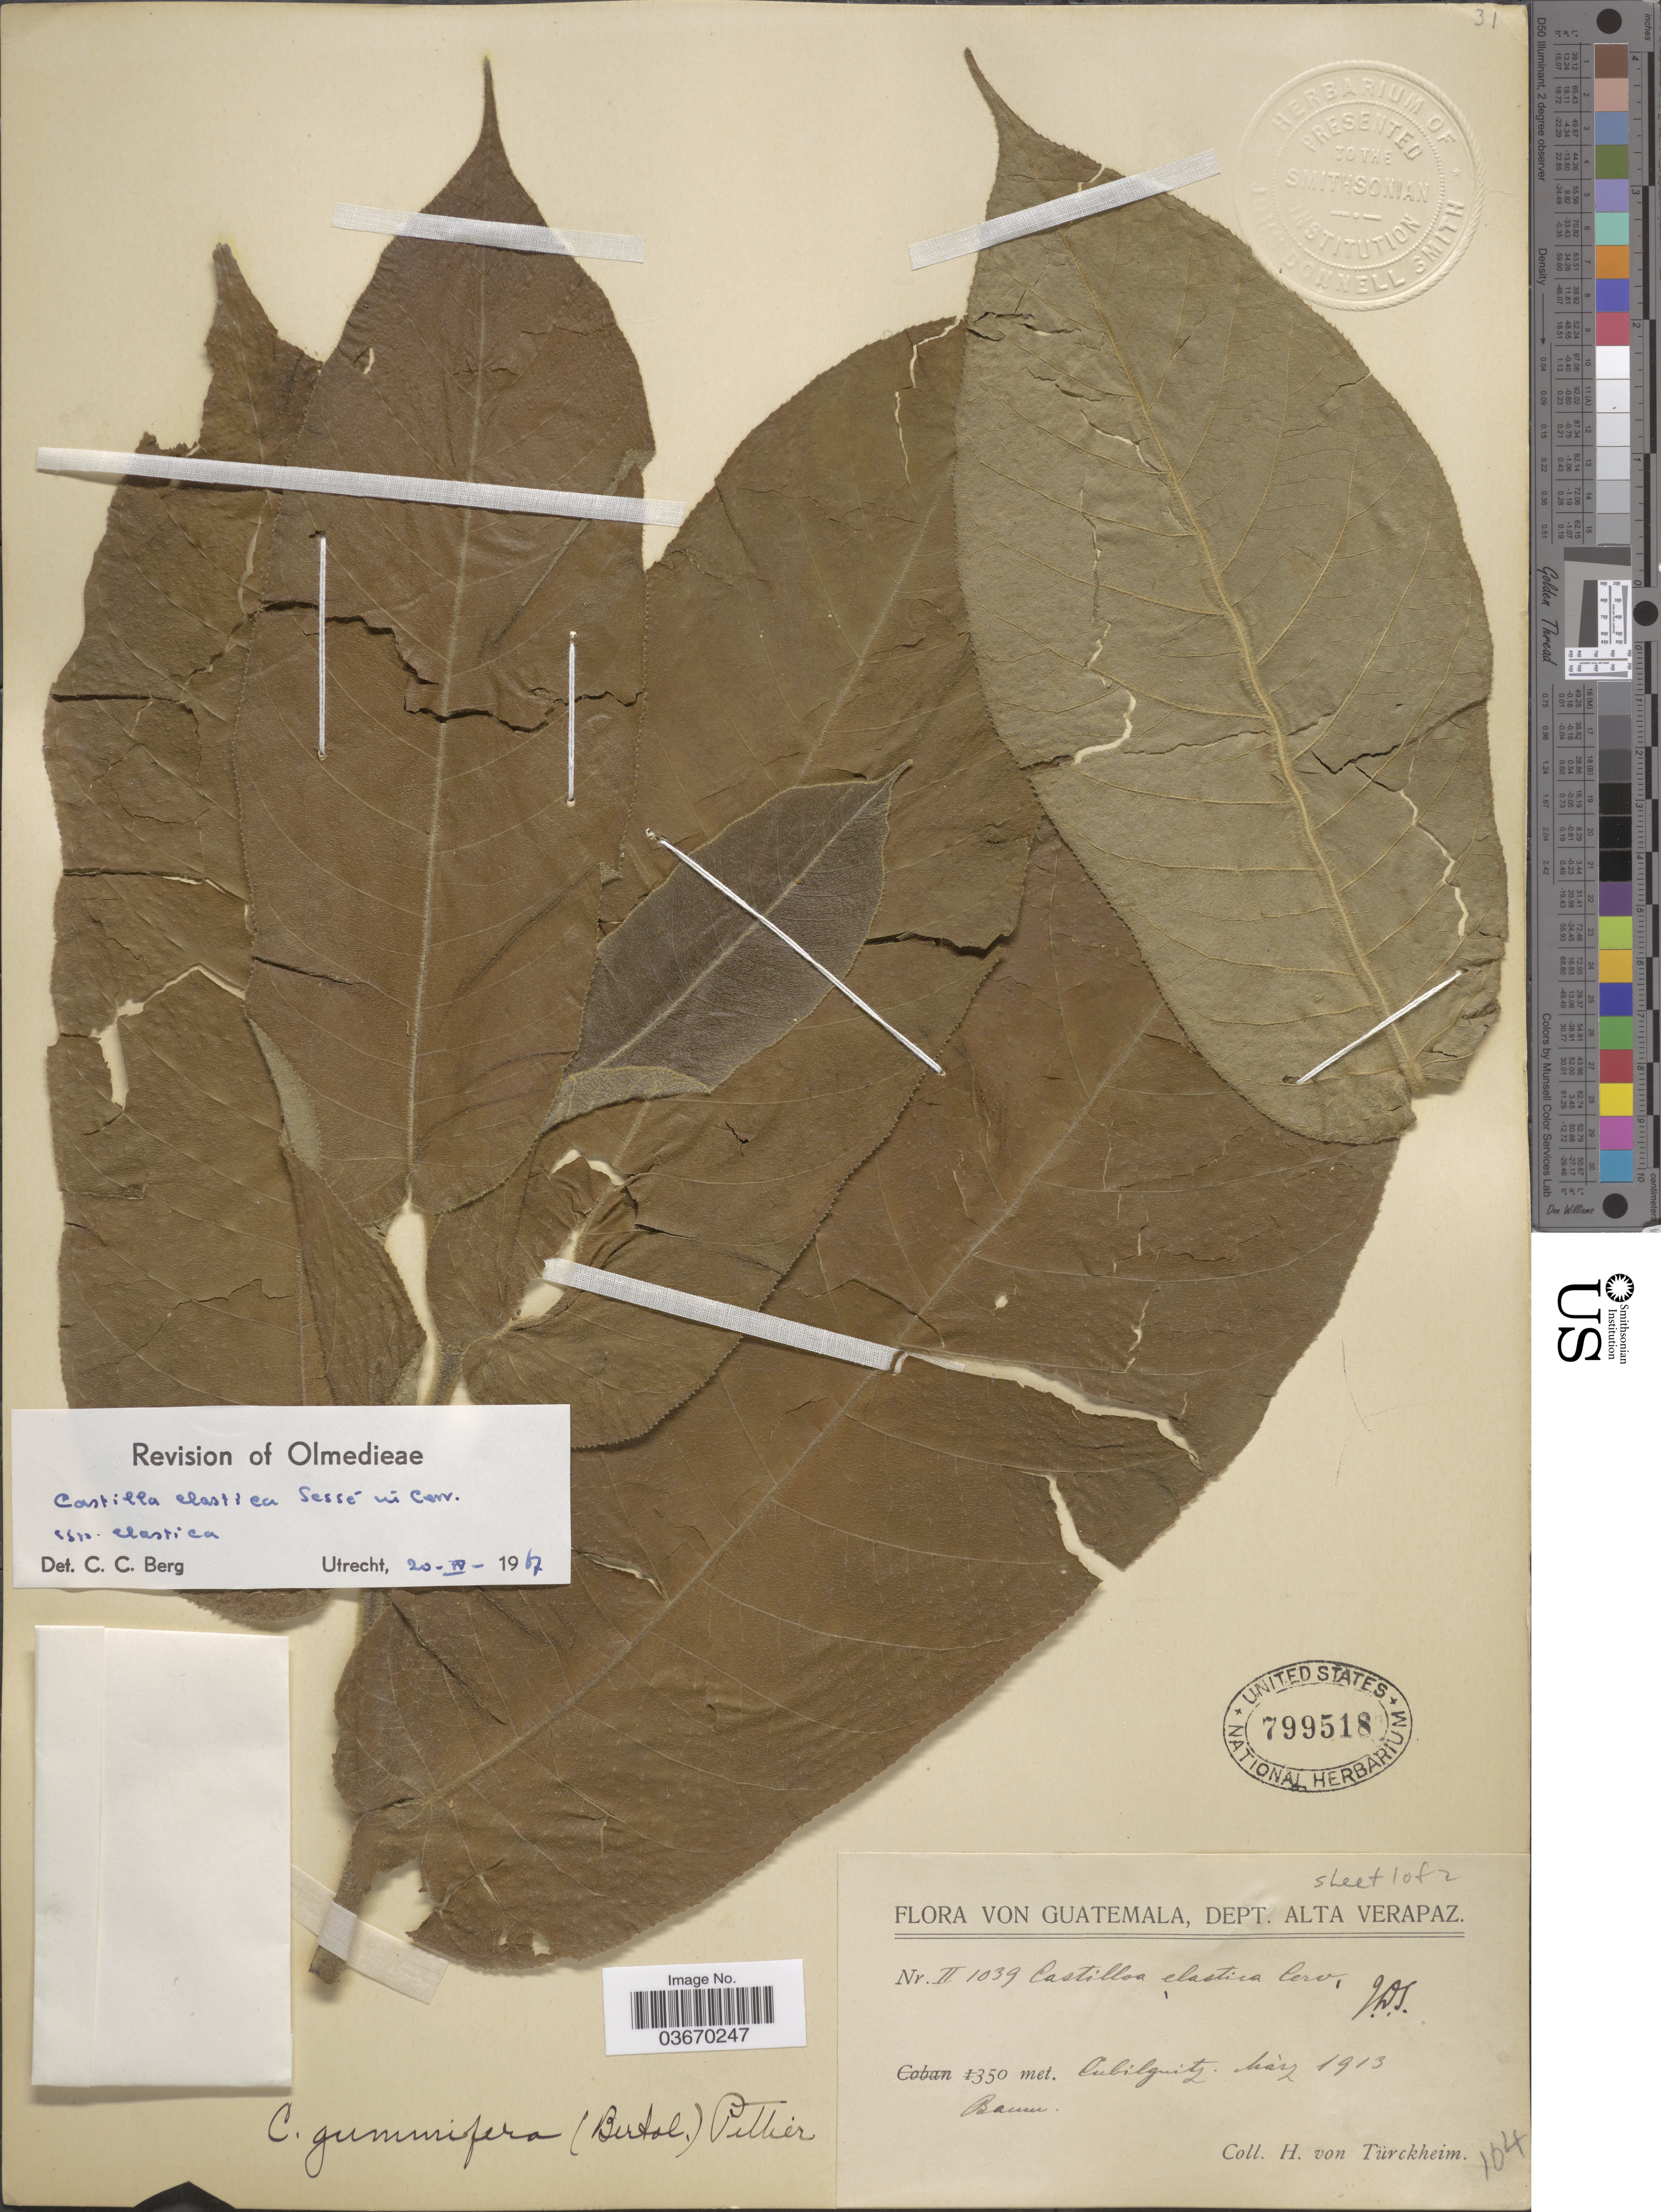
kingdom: Plantae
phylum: Tracheophyta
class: Magnoliopsida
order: Rosales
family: Moraceae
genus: Castilla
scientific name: Castilla elastica subsp. elastica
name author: Sessé ex Cerv.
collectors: H. von Türckheim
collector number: II1039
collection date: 1913-03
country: Guatemala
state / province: Alta Verapaz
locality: Dept. Alta Verapaz. Cubilquitz.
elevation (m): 350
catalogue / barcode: US 799518